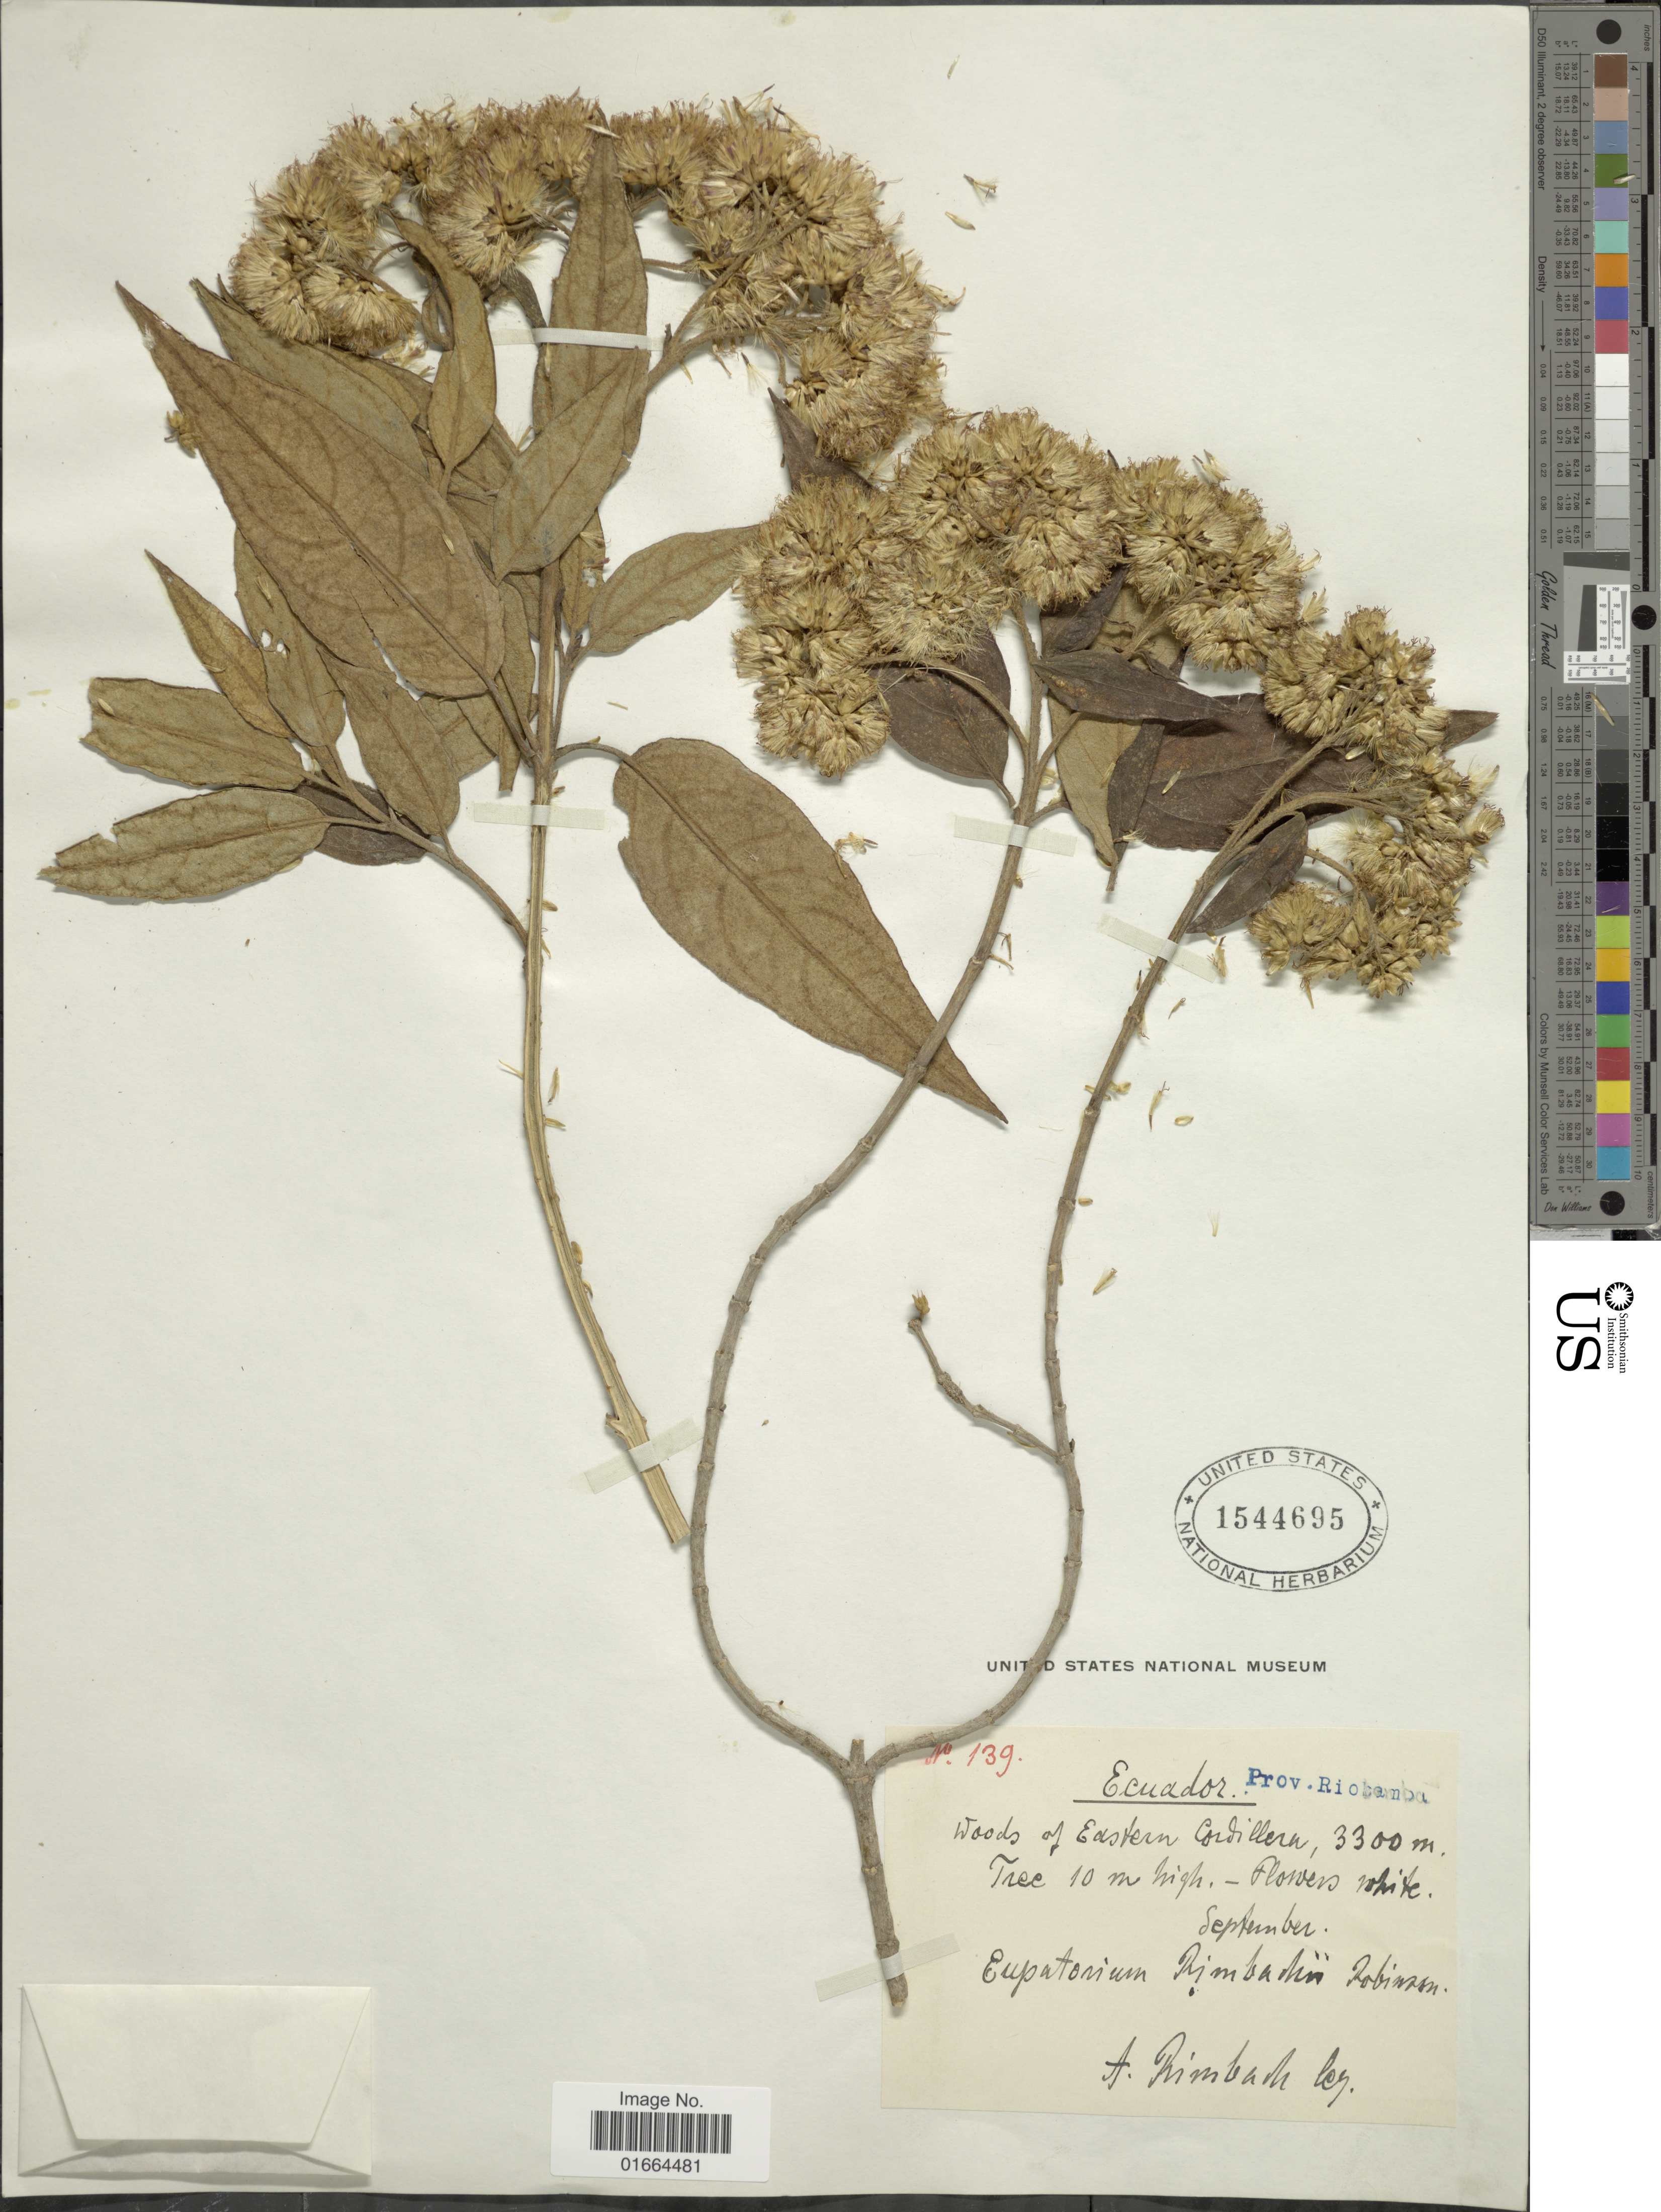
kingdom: Plantae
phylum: Tracheophyta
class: Magnoliopsida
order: Asterales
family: Asteraceae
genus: Grosvenoria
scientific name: Grosvenoria rimbachii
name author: (B.L. Rob.) R.M. King & H. Rob.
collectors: A. Rimbach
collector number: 139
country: Ecuador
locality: Prov. Riobamba, Woods of Eastern Cordillera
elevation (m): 3300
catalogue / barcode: US 1544695